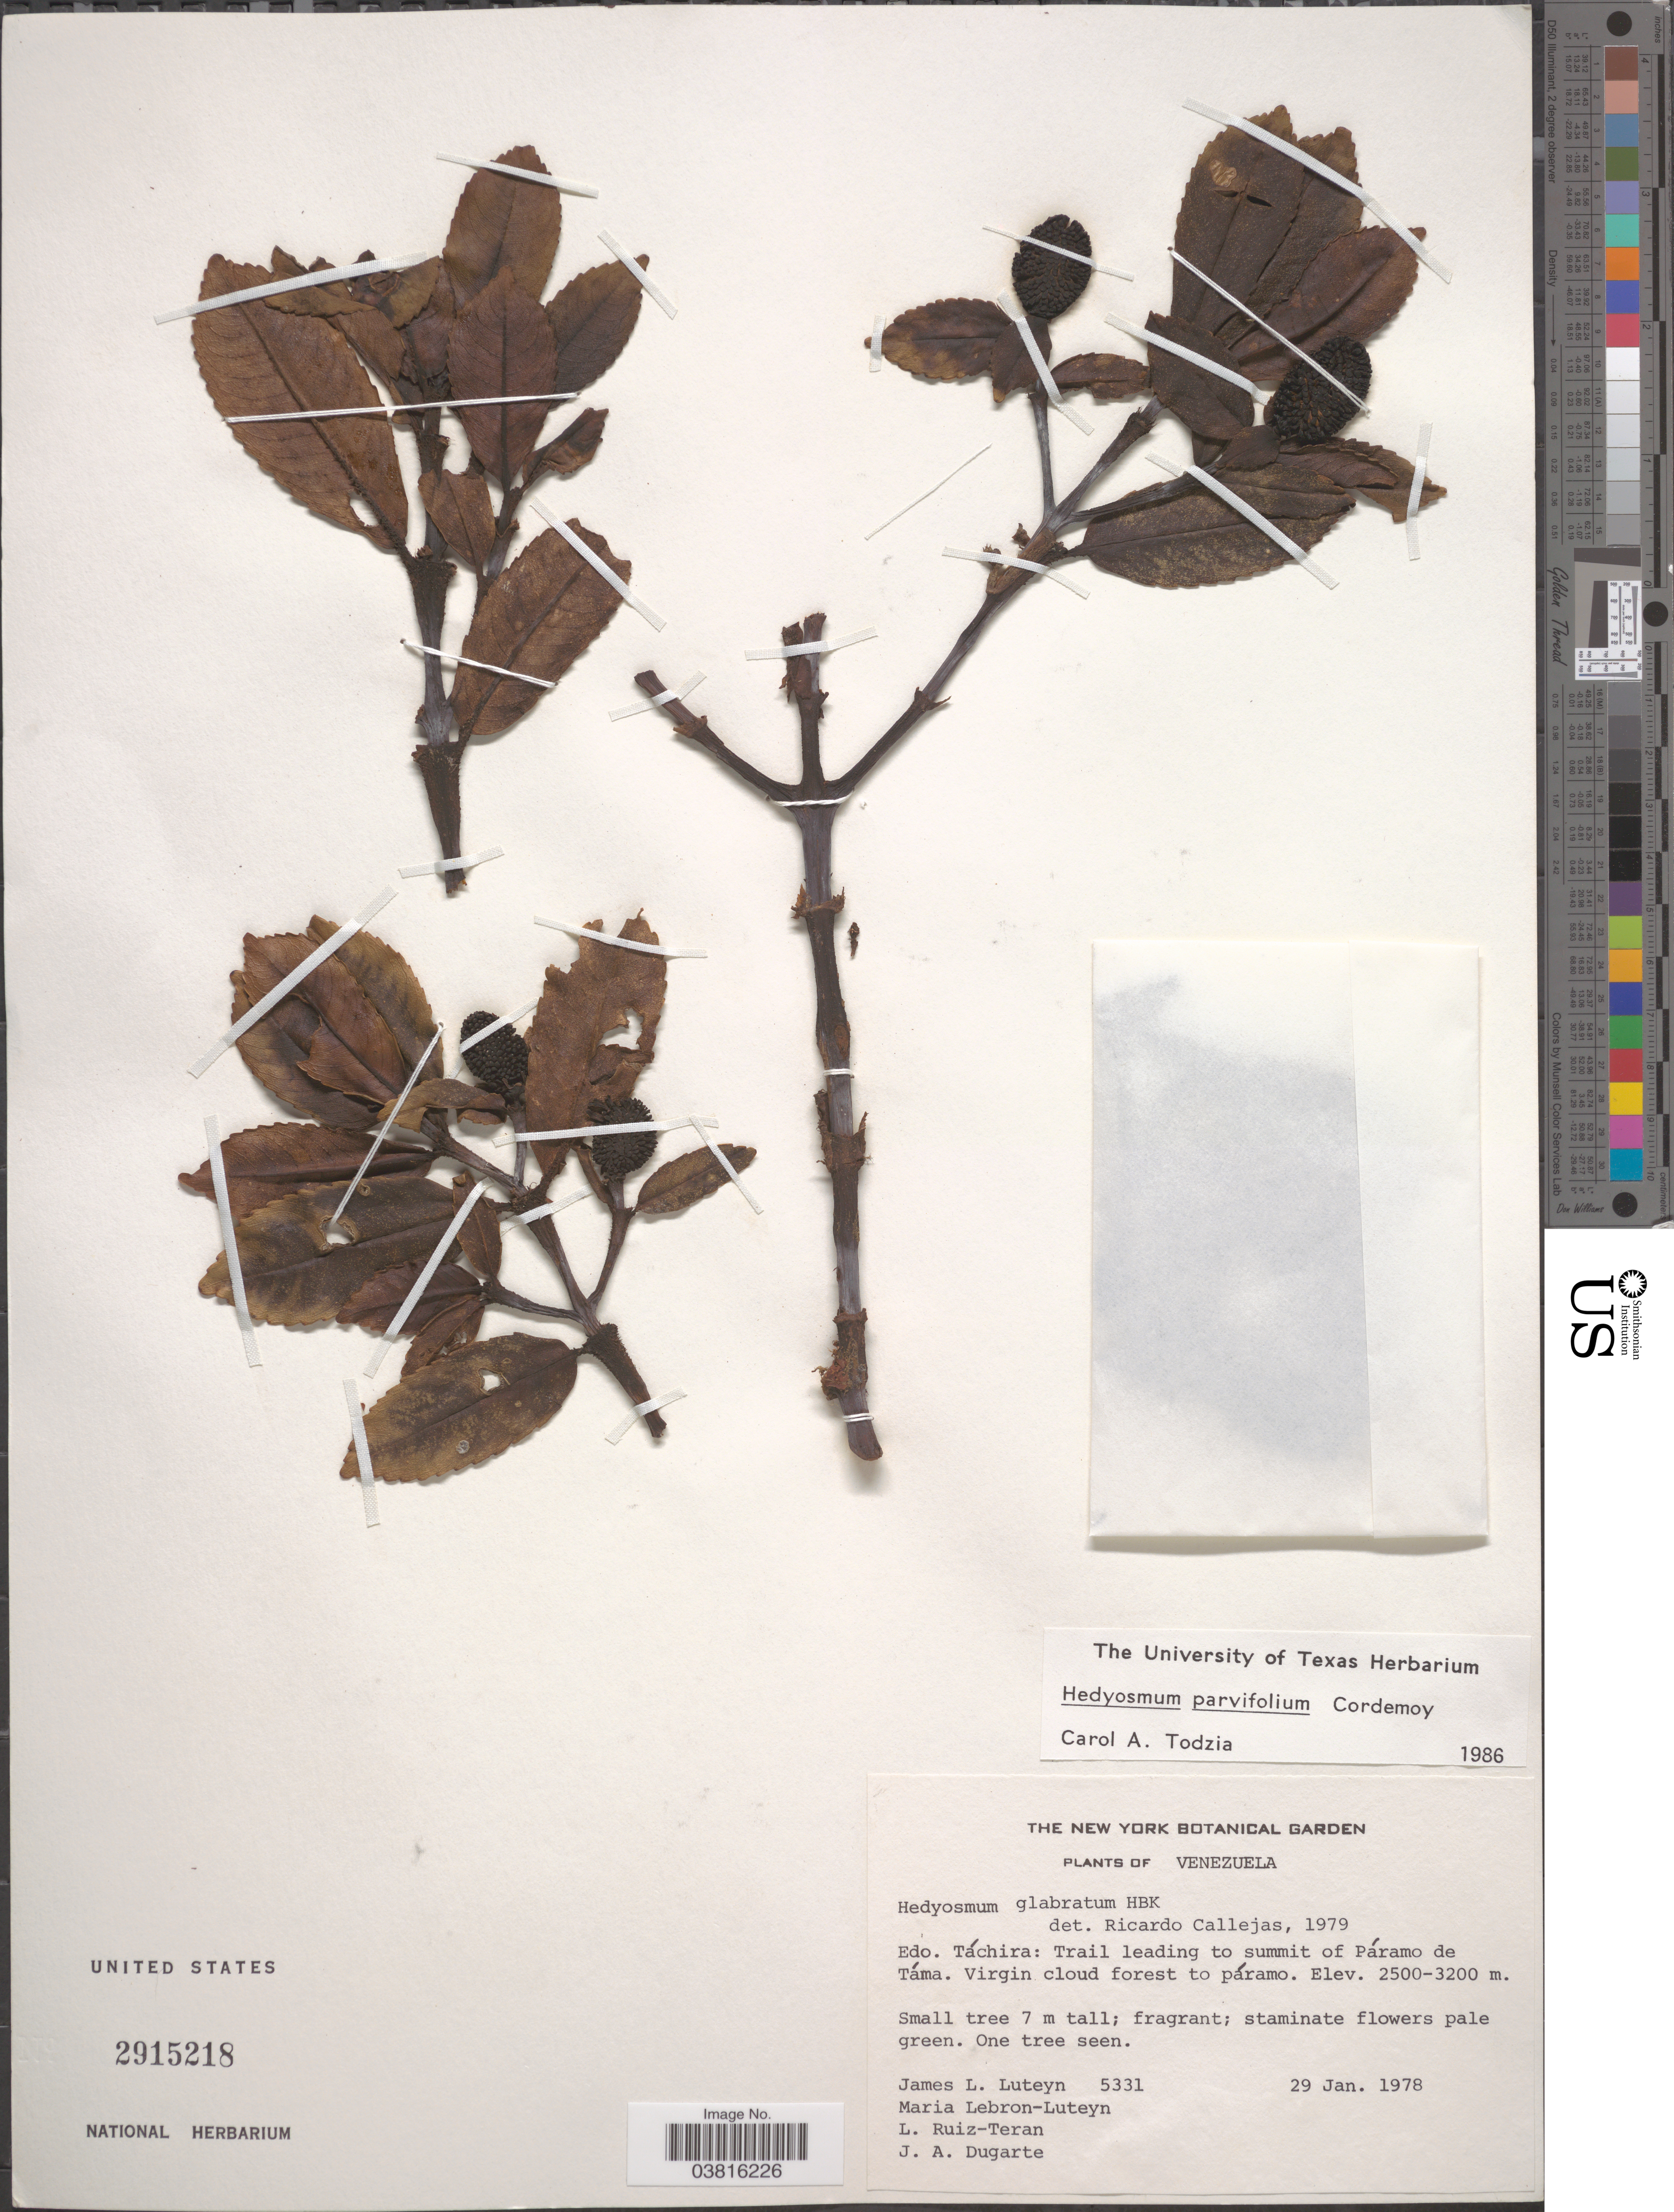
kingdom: Plantae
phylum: Tracheophyta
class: Magnoliopsida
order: Chloranthales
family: Chloranthaceae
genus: Hedyosmum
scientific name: Hedyosmum parvifolium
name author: Cordem. ex Baill.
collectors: J. L. Luteyn, M. L. Lebrón-Luteyn, L. E. Ruíz-Terán & J. Dugarte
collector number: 5331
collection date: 1978-01-29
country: Venezuela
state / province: Tachira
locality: Edo. Táchira: Trail leading to summit of Páramo de Táma.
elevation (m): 2500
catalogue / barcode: US 2915218